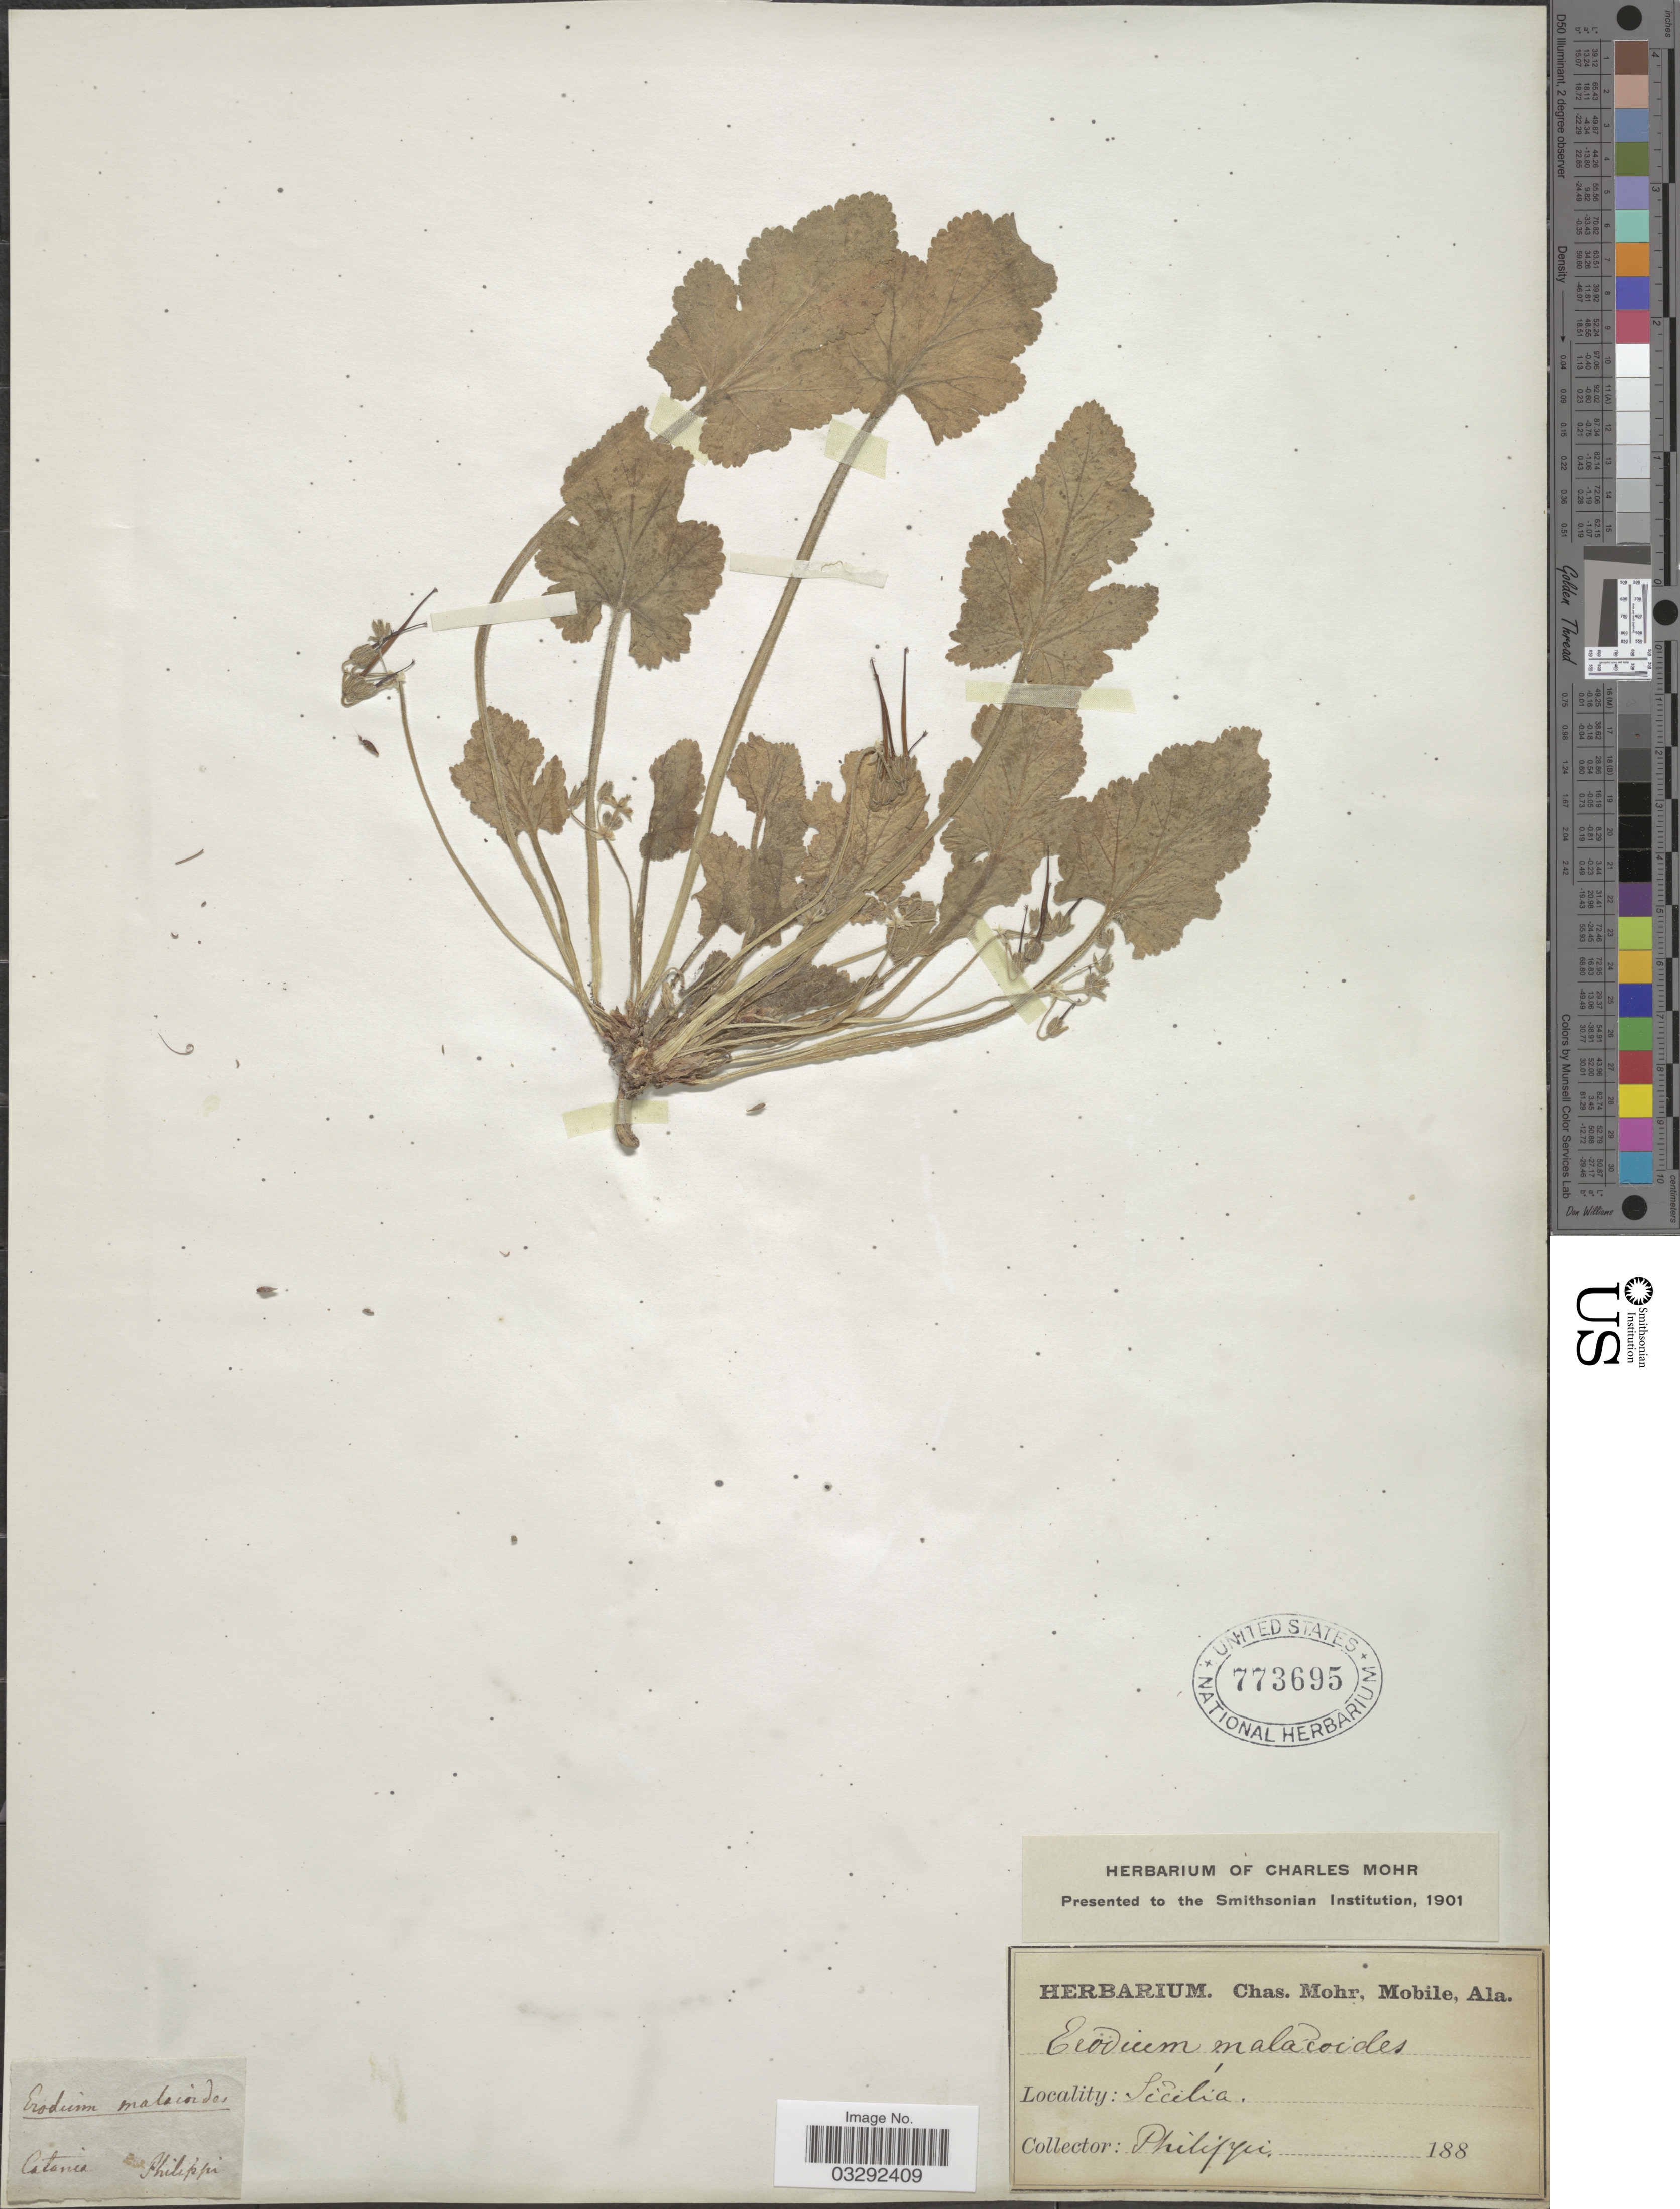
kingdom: Plantae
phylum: Tracheophyta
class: Magnoliopsida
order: Geraniales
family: Geraniaceae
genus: Erodium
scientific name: Erodium malacoides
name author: (L.) L'Hér.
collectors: -. Philippi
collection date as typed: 188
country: Italy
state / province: Siciliana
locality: Catania. Sicilia.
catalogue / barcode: US 773695